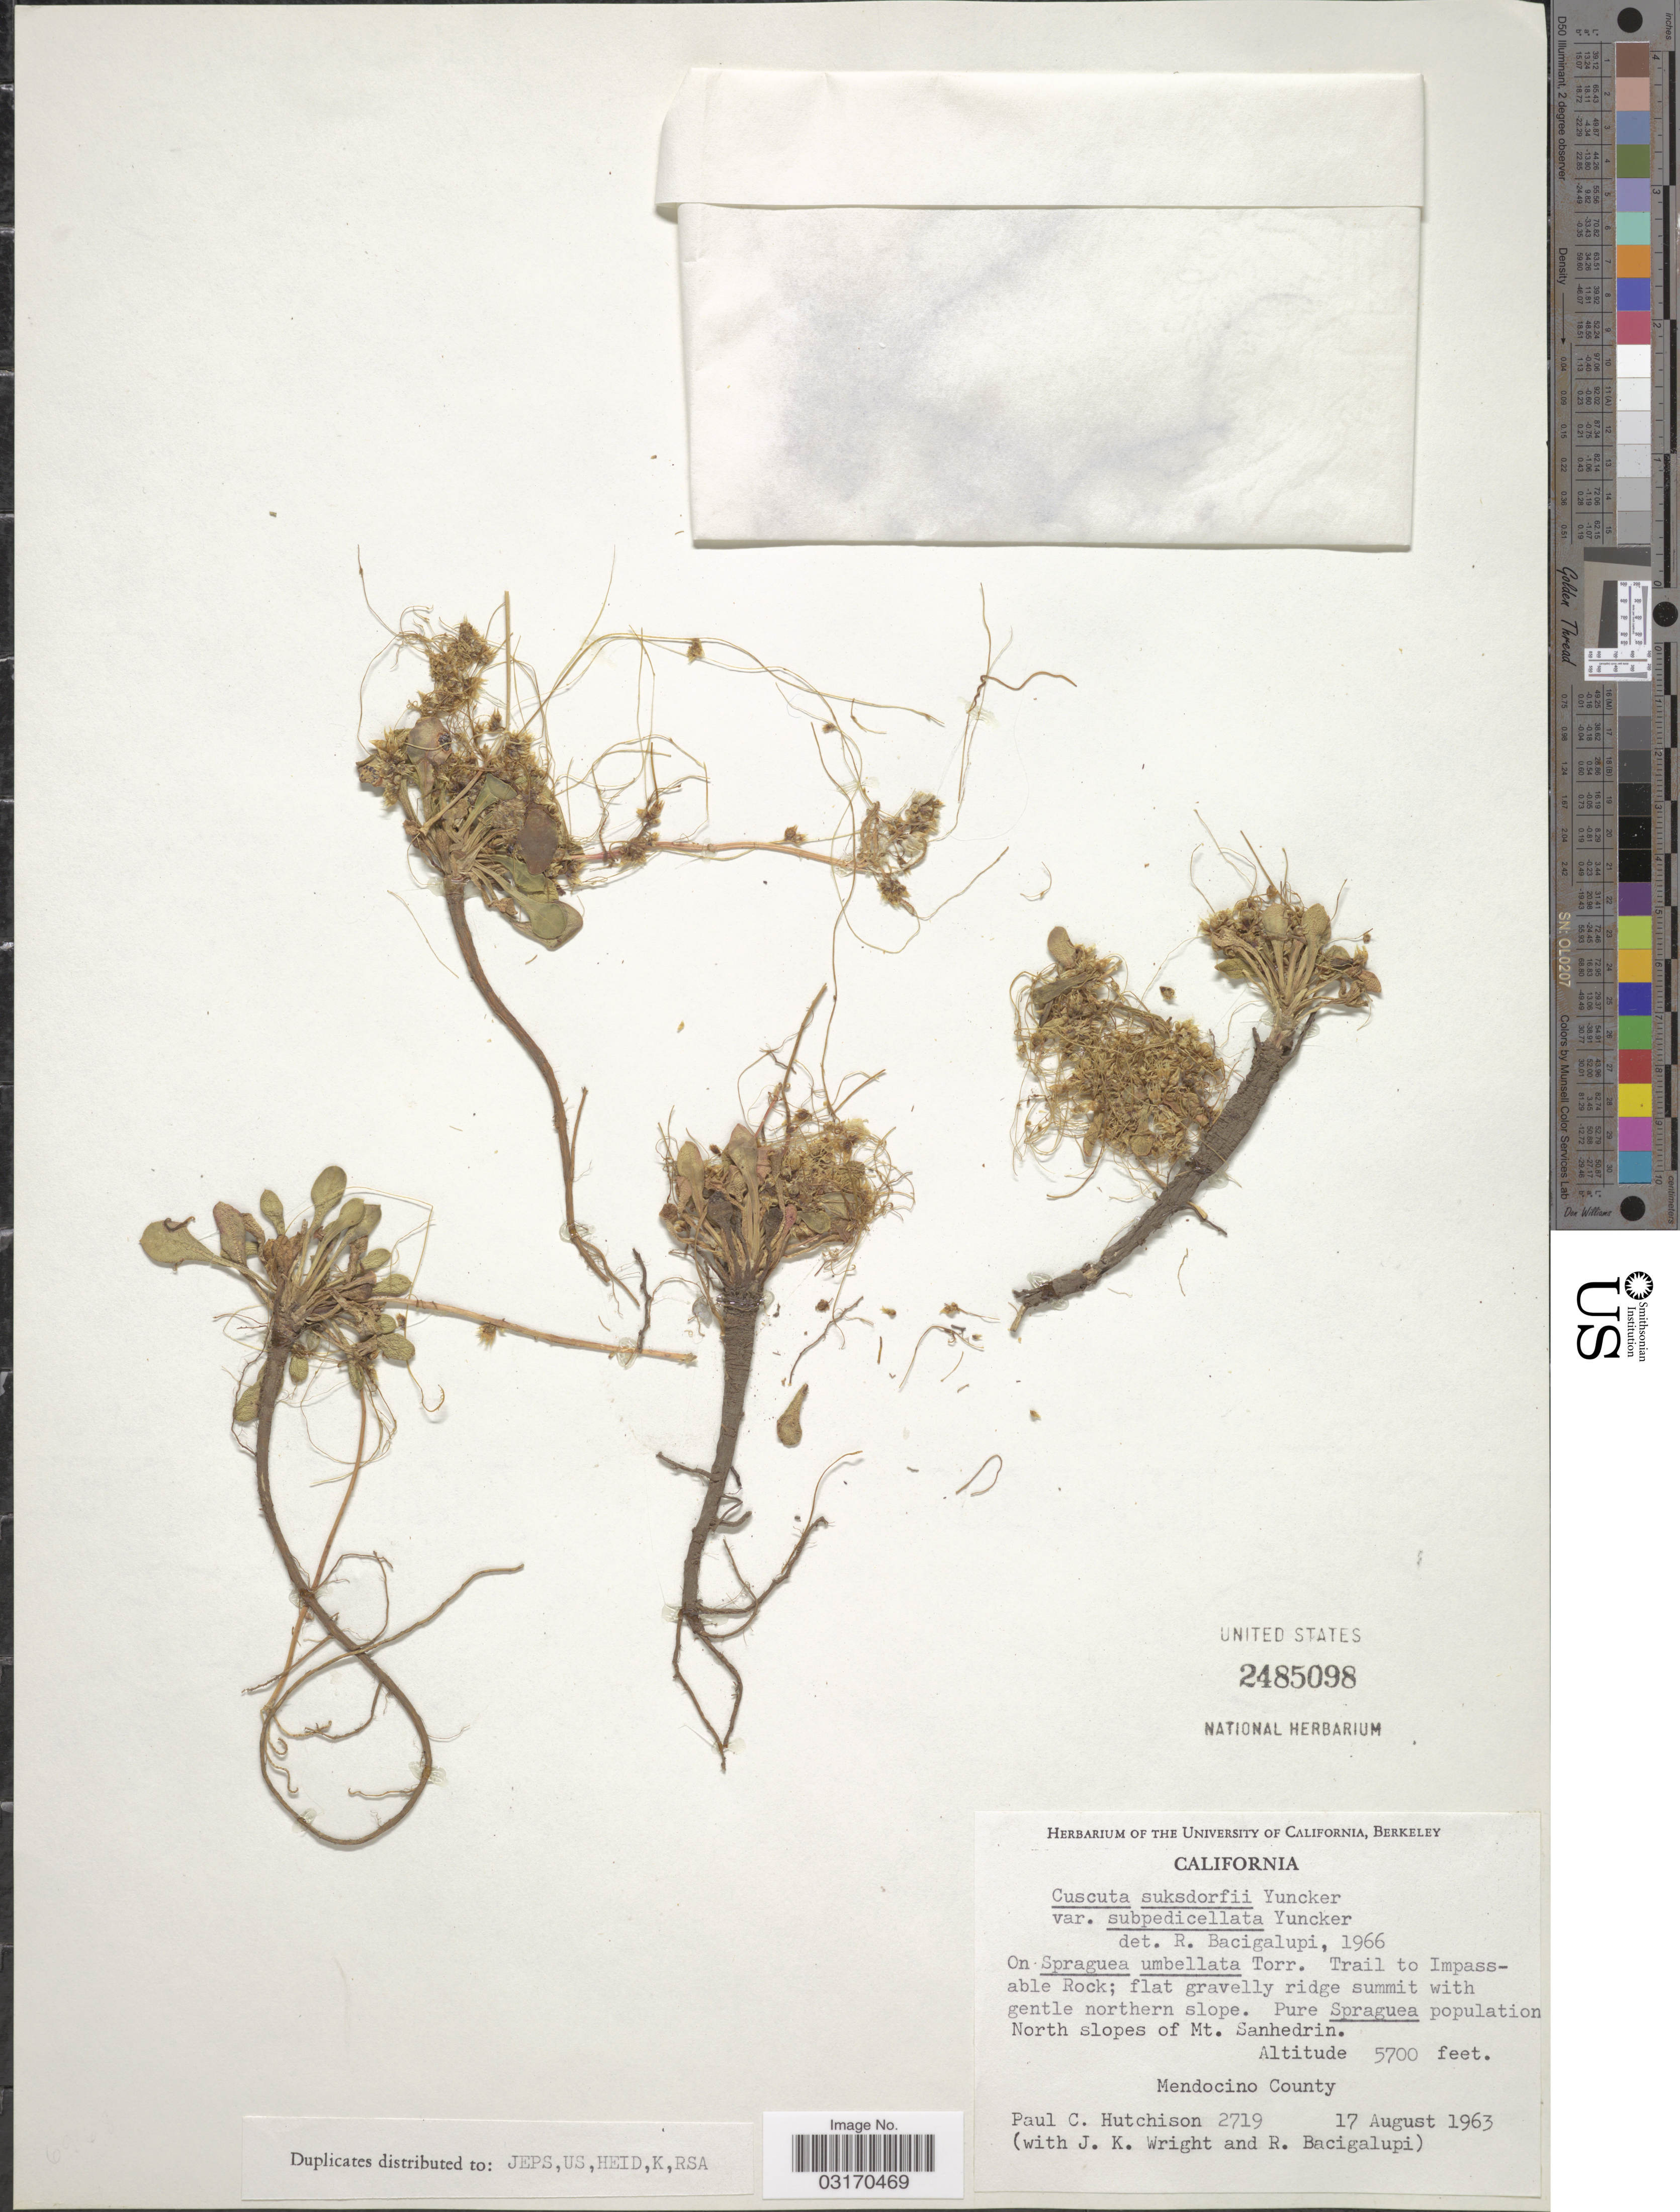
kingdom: Plantae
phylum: Tracheophyta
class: Magnoliopsida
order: Solanales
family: Convolvulaceae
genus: Cuscuta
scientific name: Cuscuta suksdorfii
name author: Yunck.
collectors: P. C. Hutchison, J. K. Wright & R. Bacigalupi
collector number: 2719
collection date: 1963-08-17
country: United States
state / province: California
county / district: Mendocino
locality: Trail to Impassable Rock; North slopes of Mt. Sanhedrin. Mendocino County.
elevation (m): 1737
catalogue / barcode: US 2485098